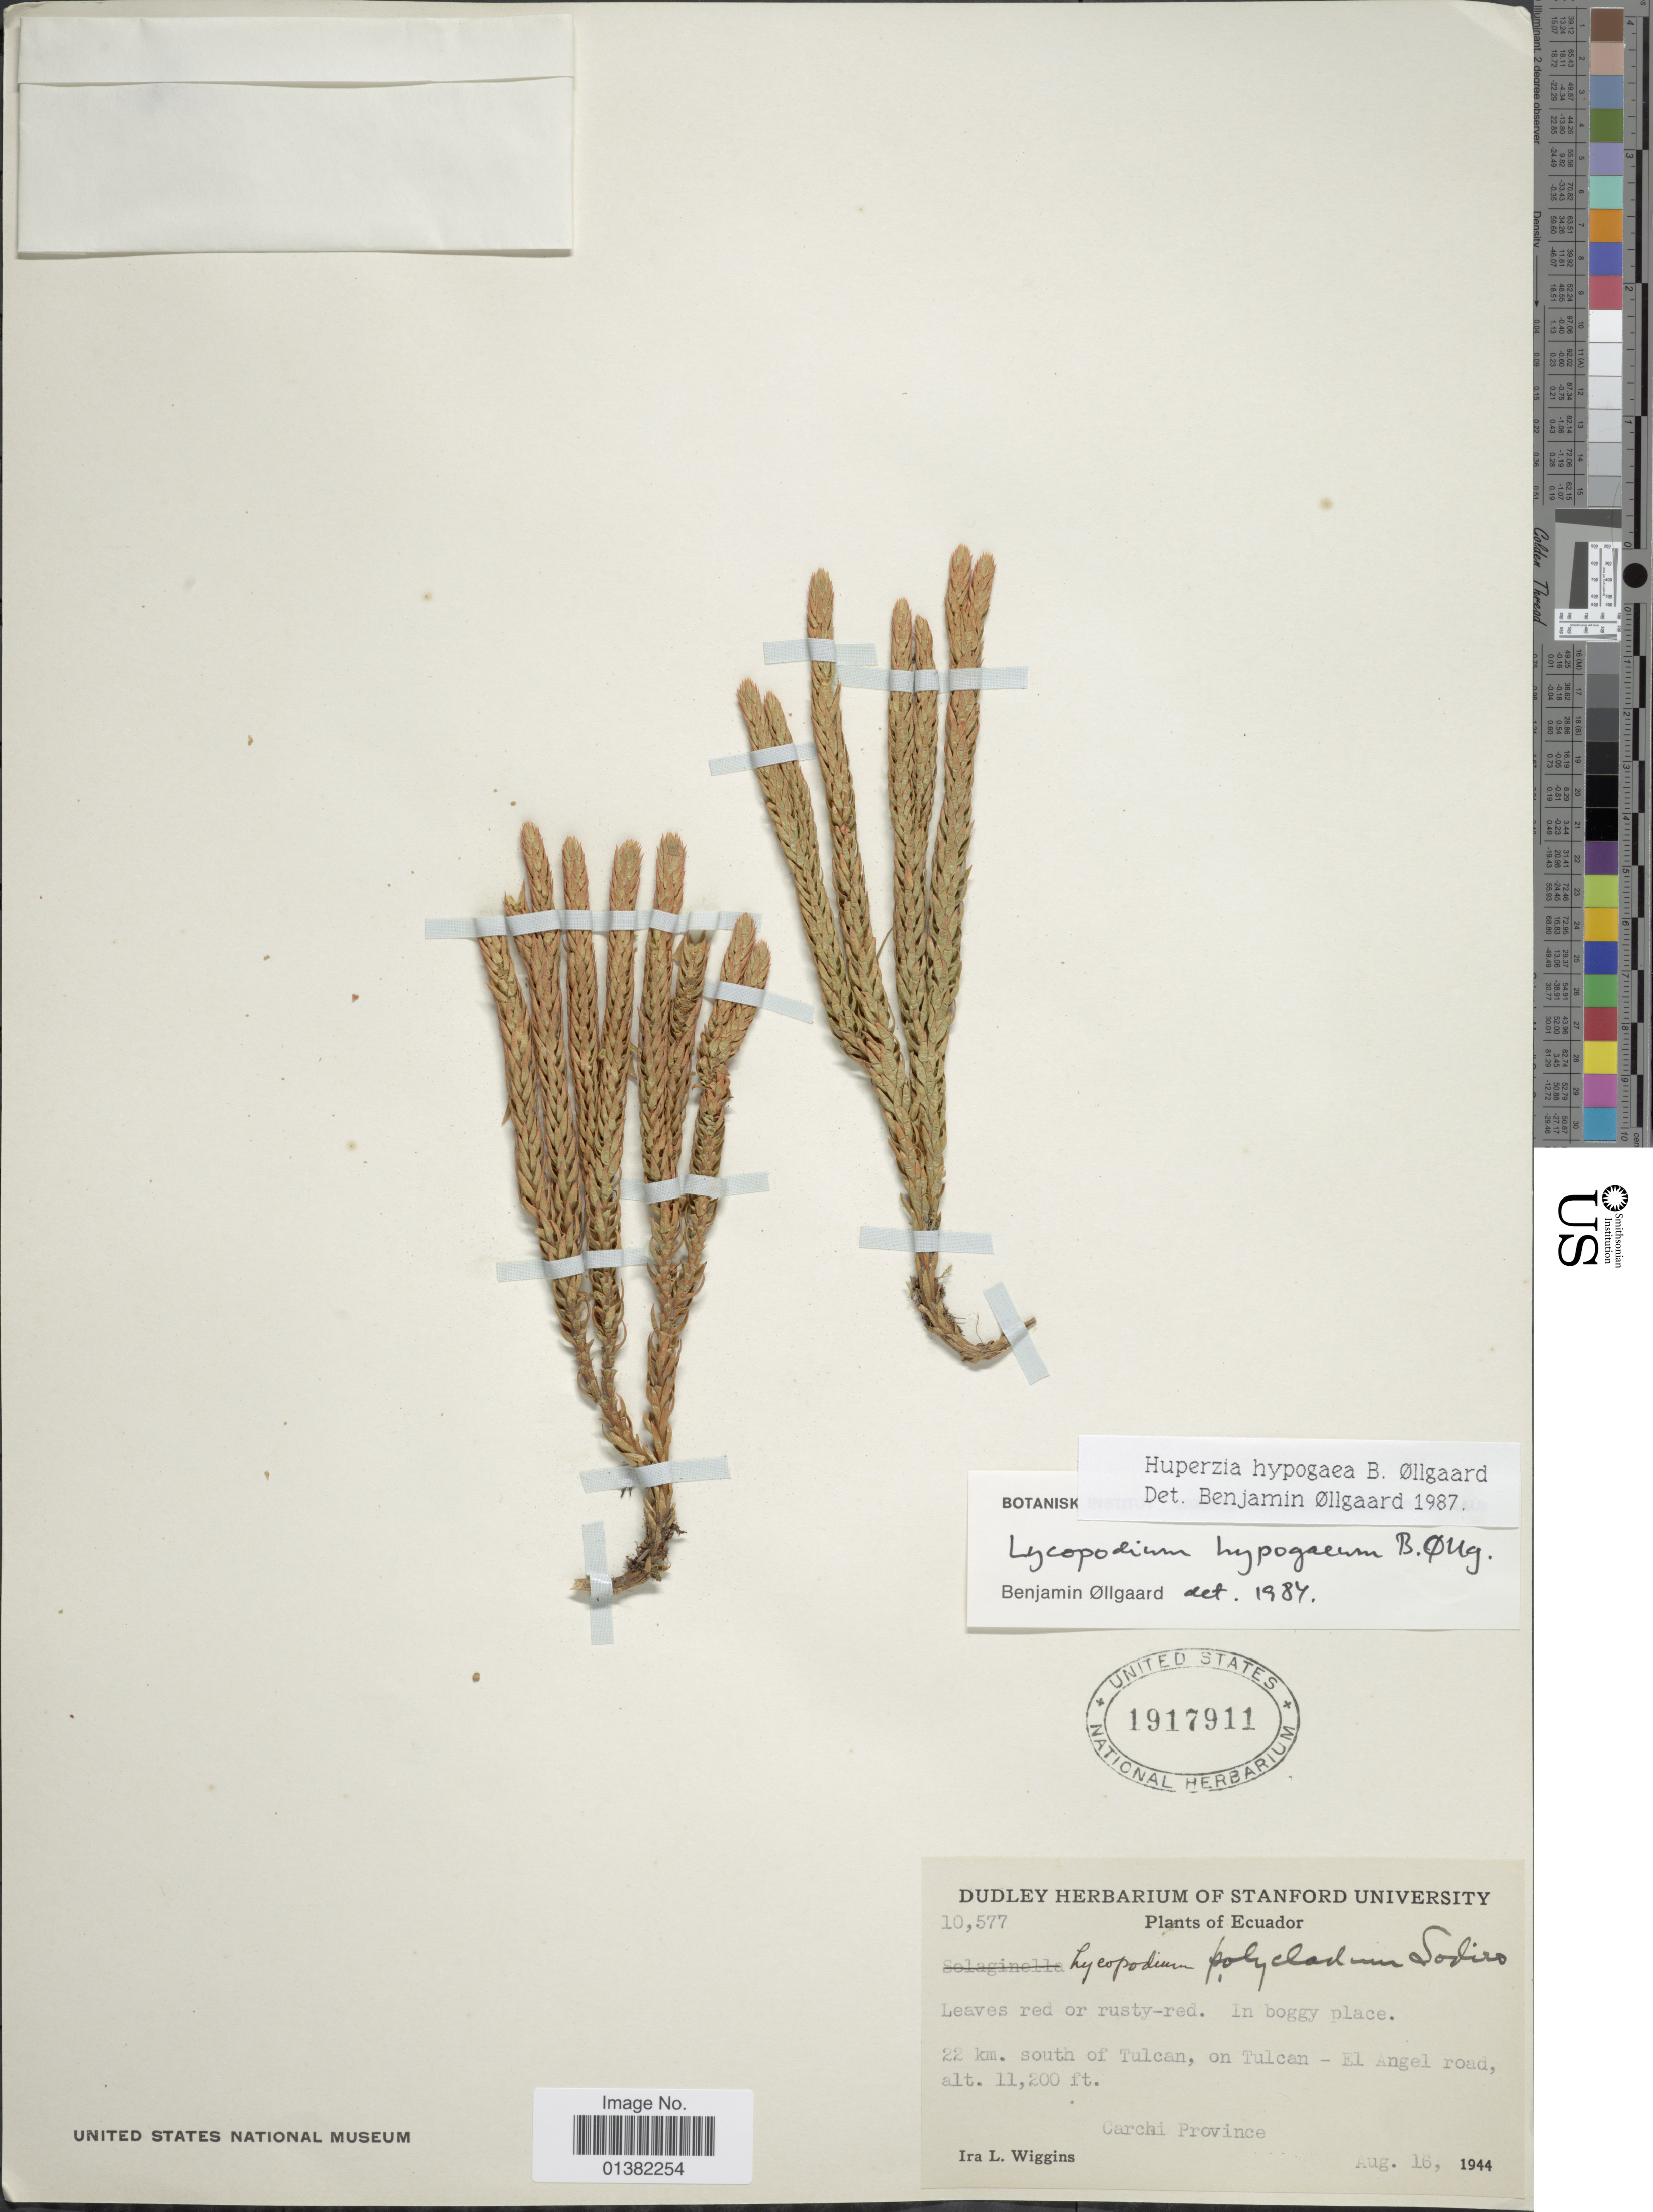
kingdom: Plantae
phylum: Tracheophyta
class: Lycopodiopsida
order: Lycopodiales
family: Lycopodiaceae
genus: Phlegmariurus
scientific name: Phlegmariurus hypogaeus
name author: (B. Øllg.) B. Øllg.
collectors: I. L. Wiggins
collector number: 10577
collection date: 1944-08-16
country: Ecuador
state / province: Carchi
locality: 22 km. south of Tulcan, on Tulcan - El Angel road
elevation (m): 3414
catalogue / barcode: US 1917911